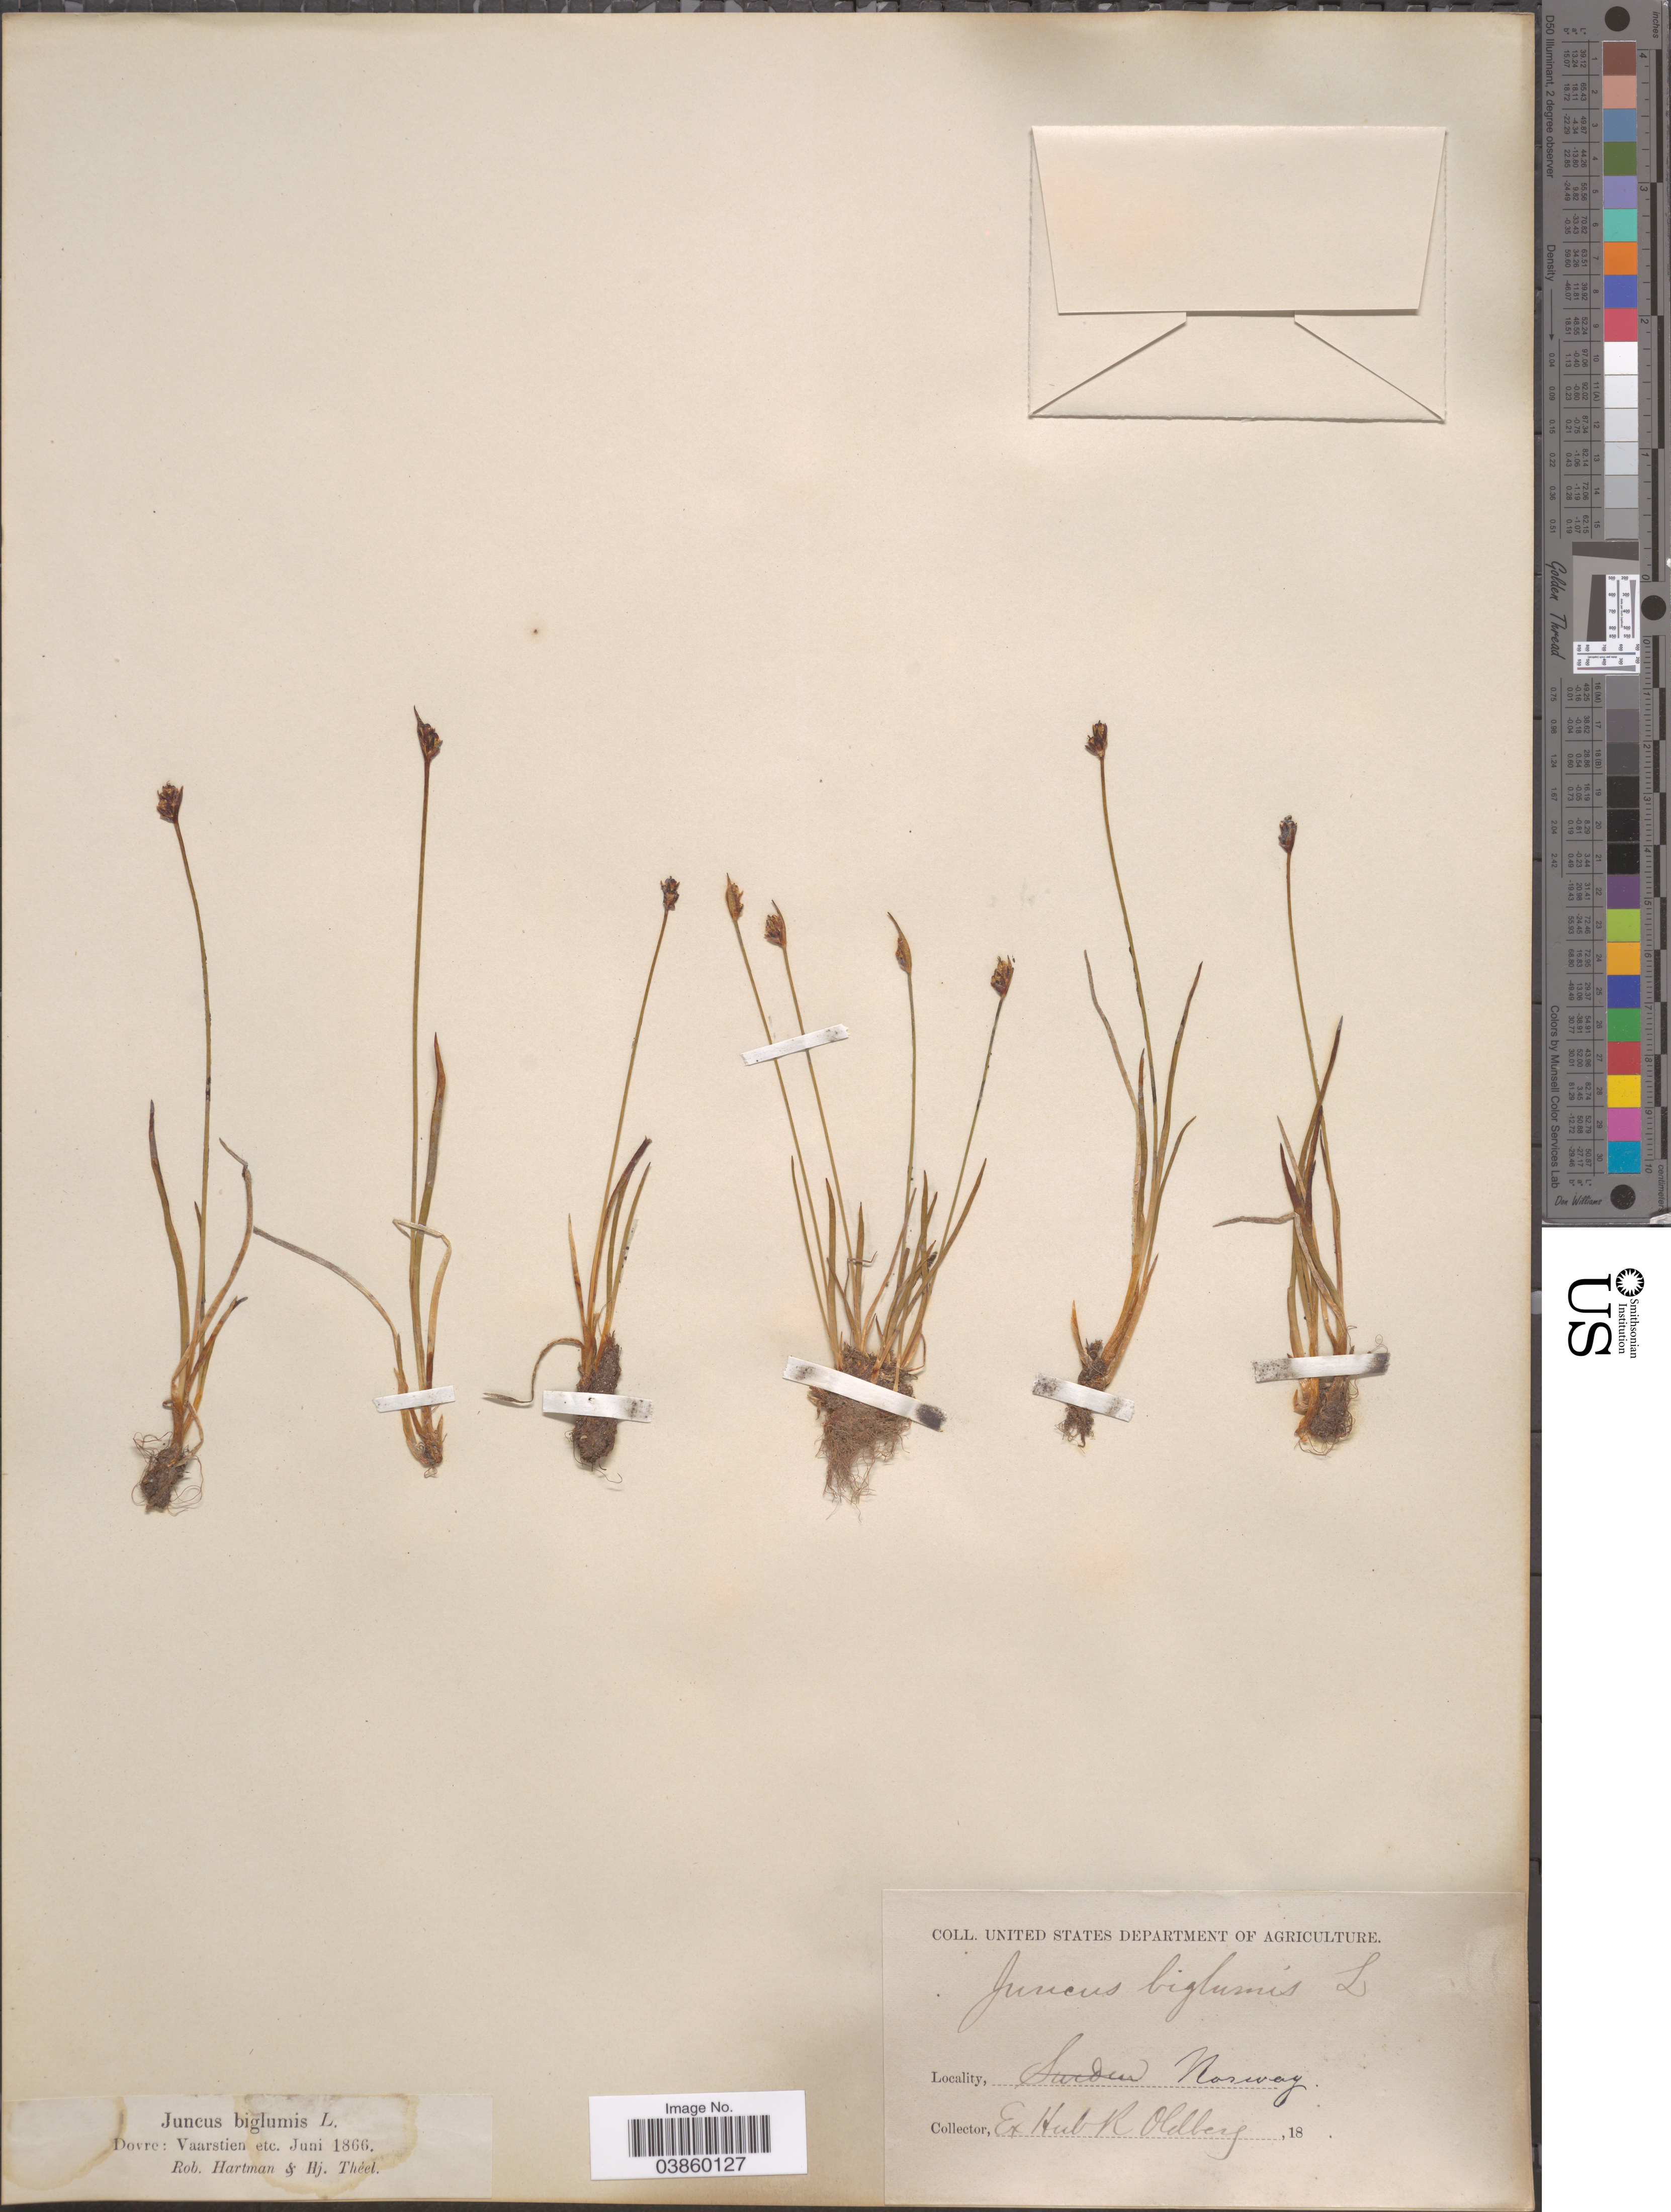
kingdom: Plantae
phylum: Tracheophyta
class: Liliopsida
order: Poales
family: Juncaceae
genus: Juncus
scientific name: Juncus biglumis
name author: L.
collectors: R. W. Hartman & H. Théel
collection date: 1866-06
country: Norway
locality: Dovre: Vaarstien.